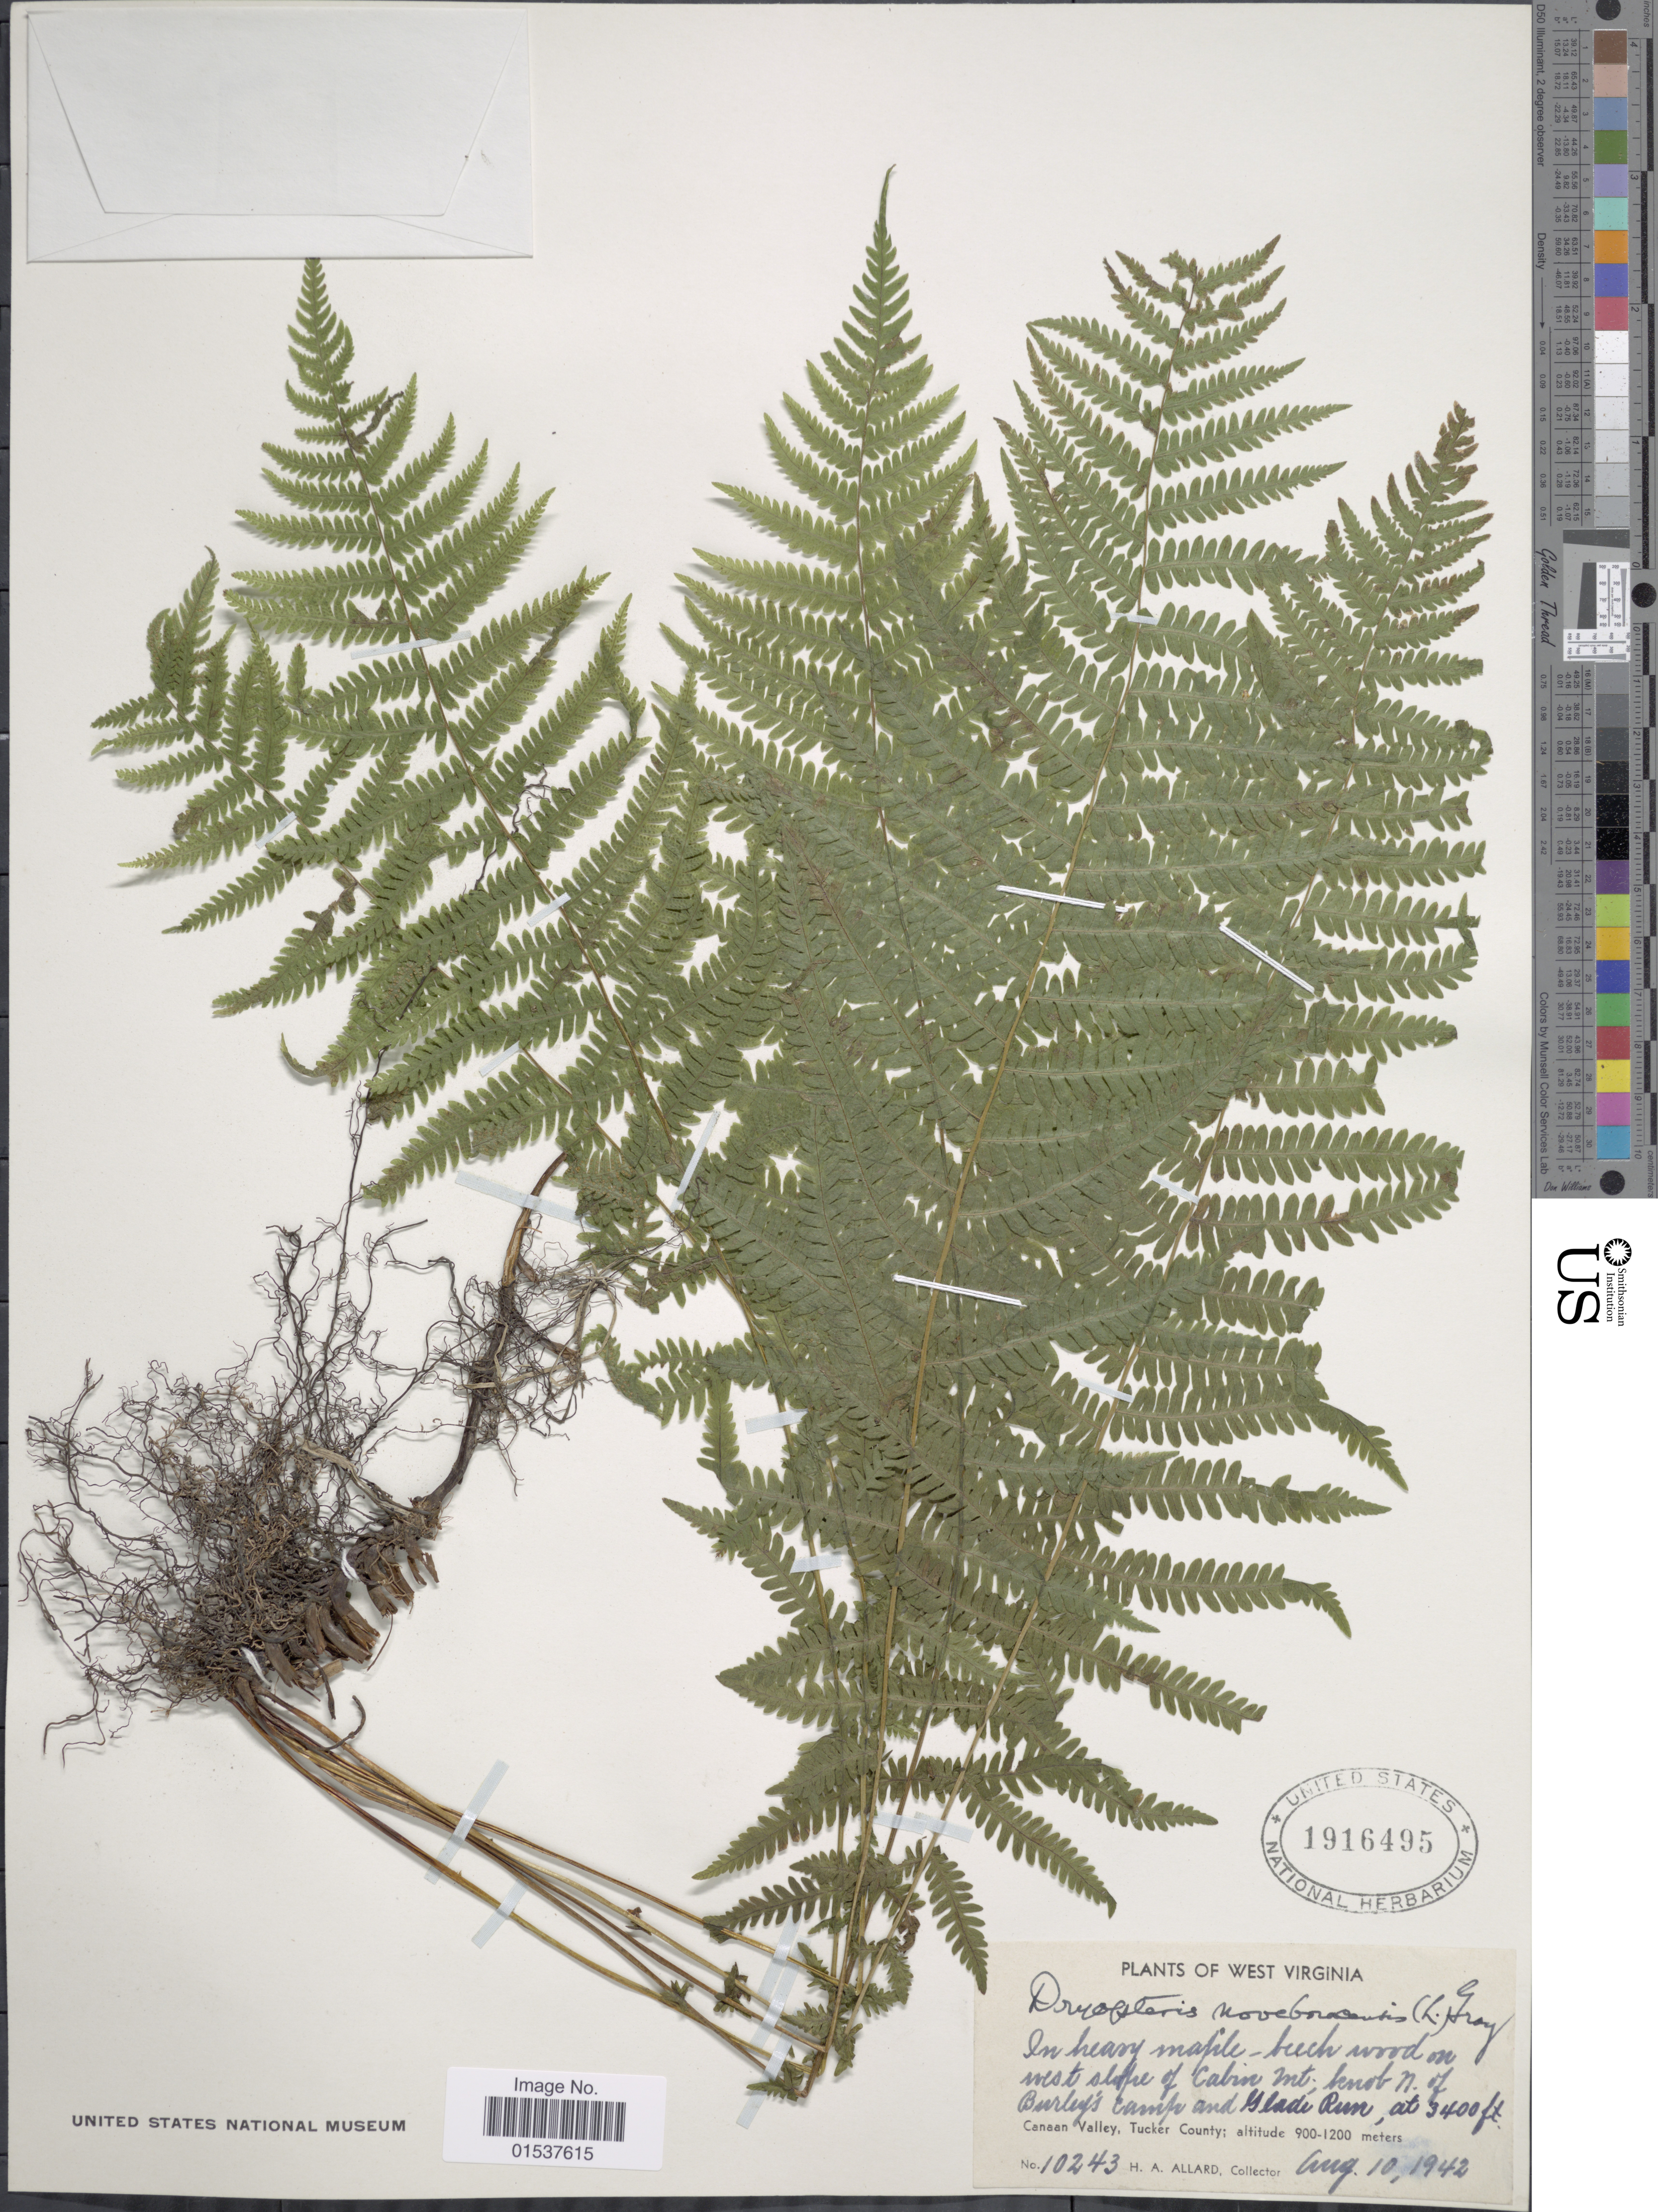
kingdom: Plantae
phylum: Tracheophyta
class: Polypodiopsida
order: Polypodiales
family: Thelypteridaceae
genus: Parathelypteris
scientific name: Parathelypteris noveboracensis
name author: (L.) Ching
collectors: H. A. Allard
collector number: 10243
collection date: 1942-08-10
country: United States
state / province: West Virginia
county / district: Tucker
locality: West slope of Cabin Mt., knob N. of Burley's Camp and Glade Run. Canaan Valley, Tucker County, West Virginia.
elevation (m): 1036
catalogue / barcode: US 1916495